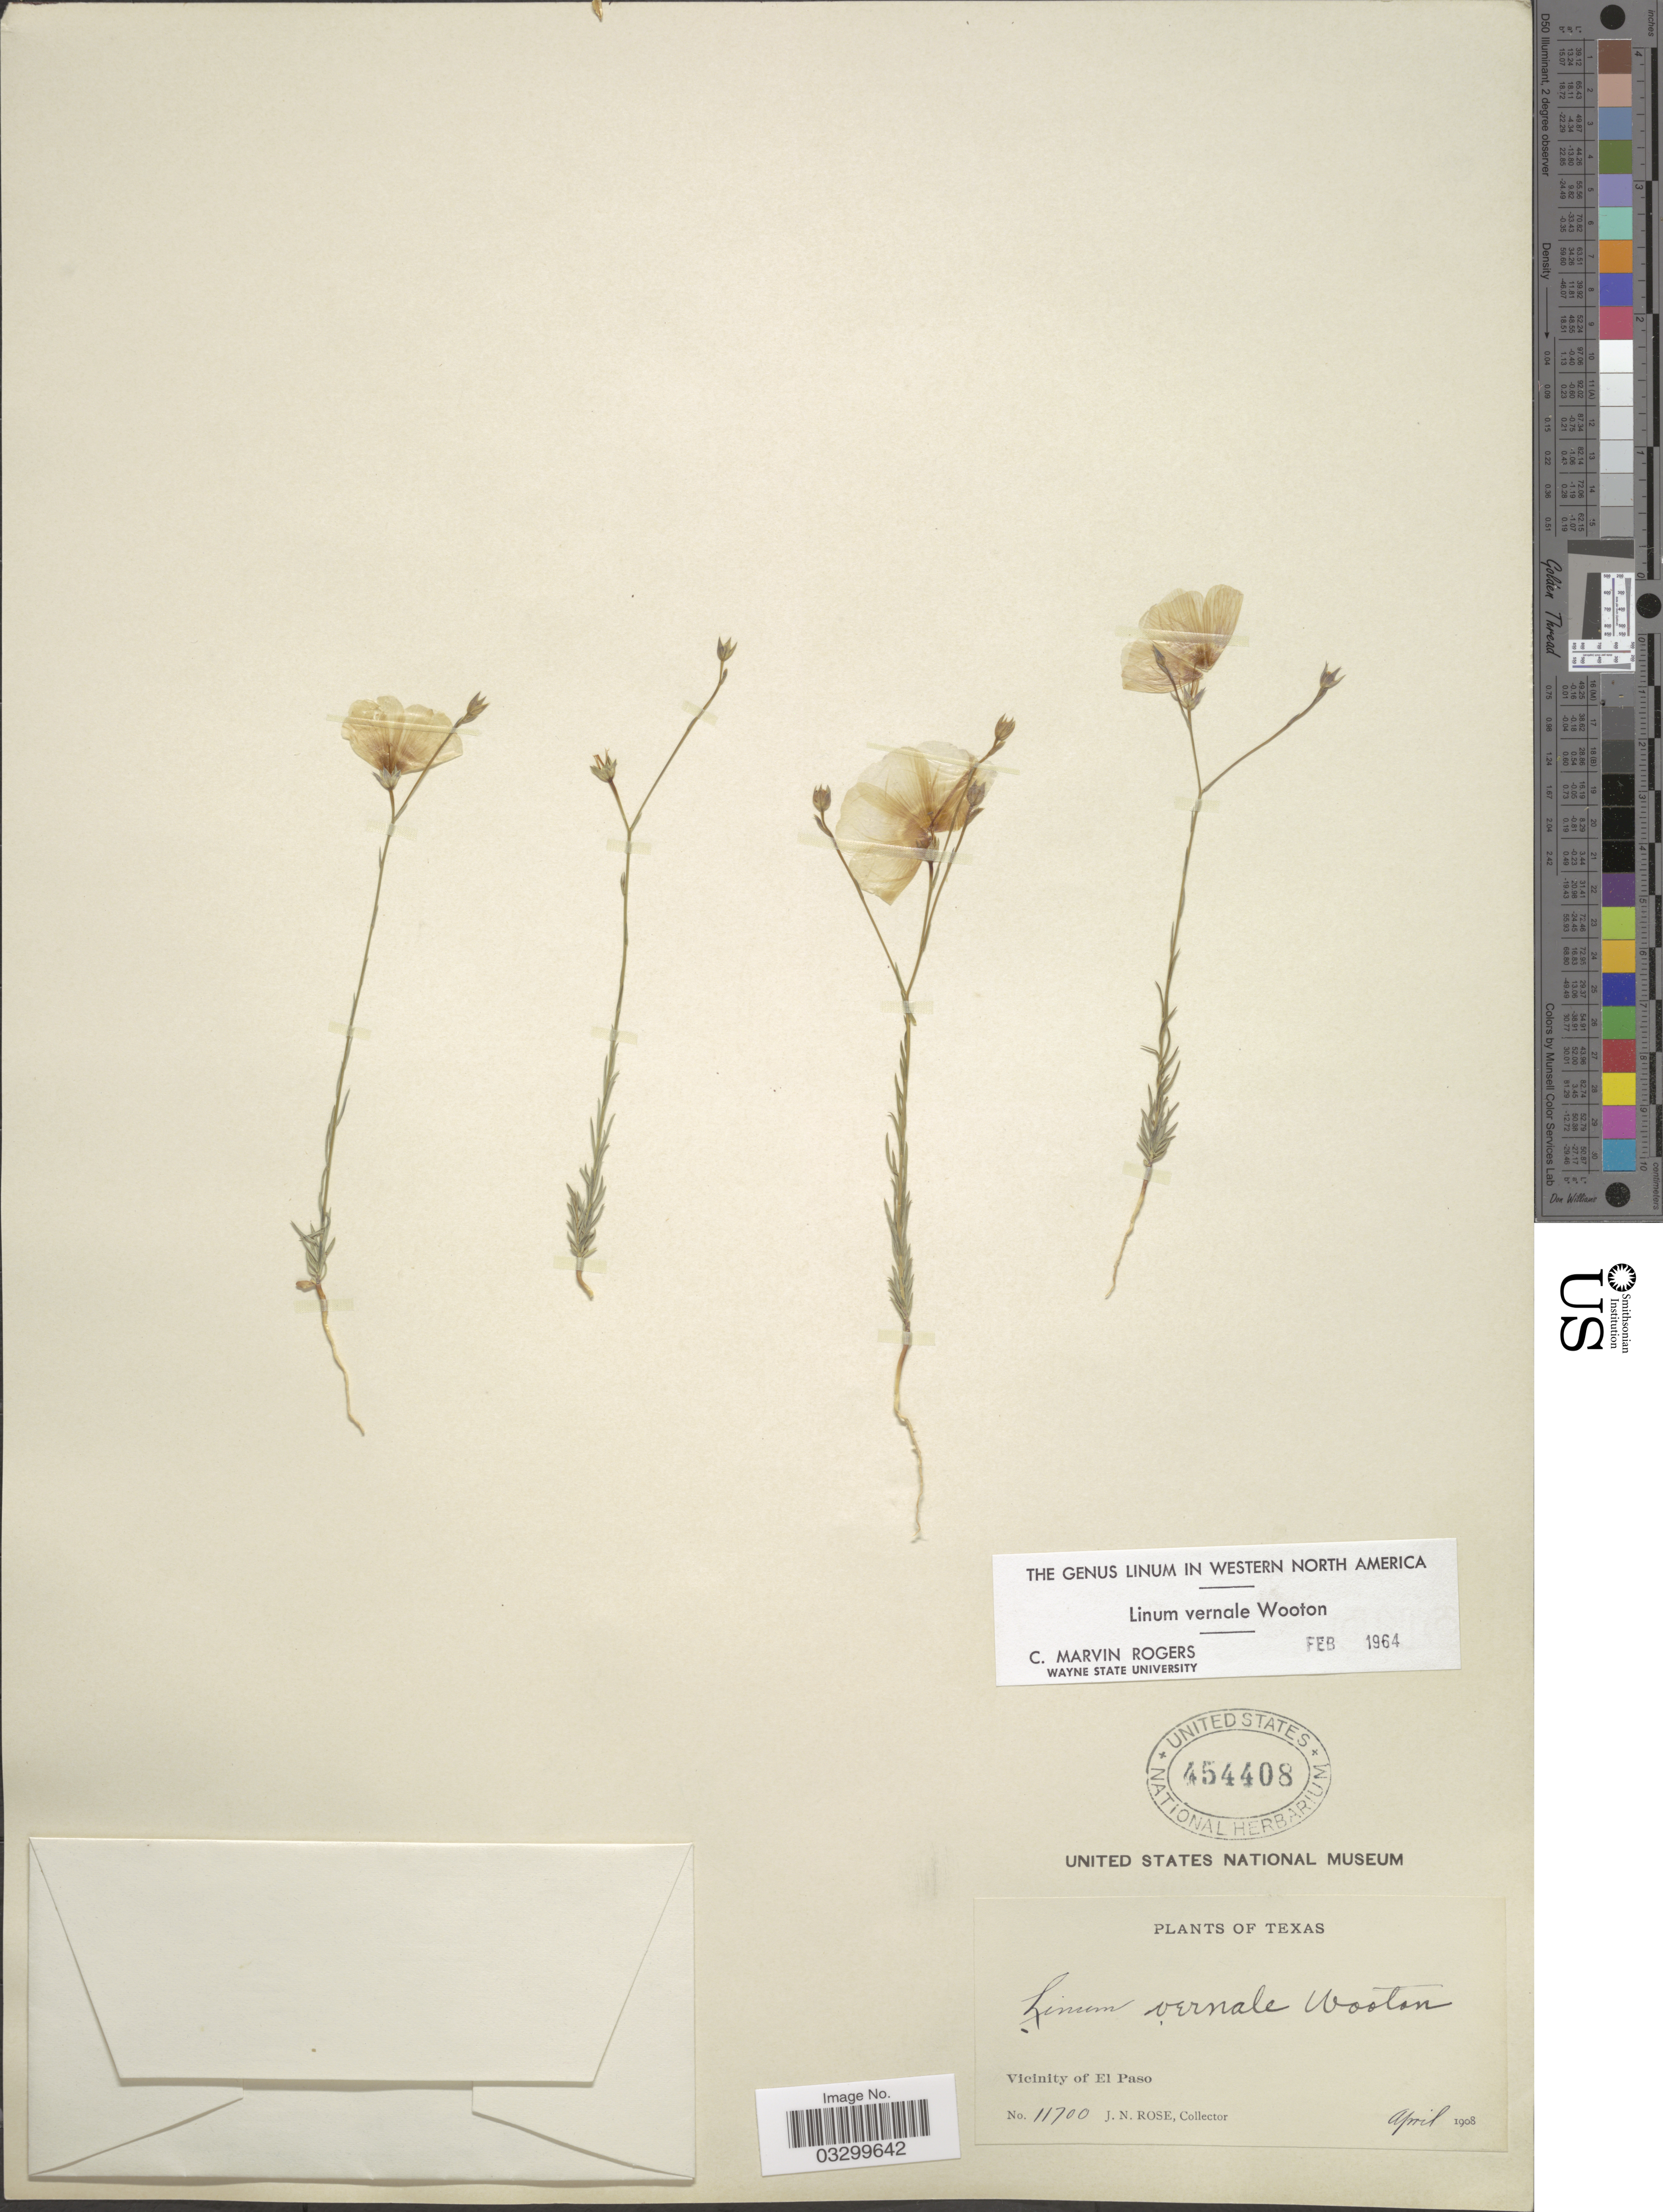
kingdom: Plantae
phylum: Tracheophyta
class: Magnoliopsida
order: Malpighiales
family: Linaceae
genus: Linum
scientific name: Linum vernale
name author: Wooton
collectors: J. N. Rose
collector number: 11700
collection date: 1908-04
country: United States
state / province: Texas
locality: Vicinity of El Paso.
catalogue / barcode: US 454408